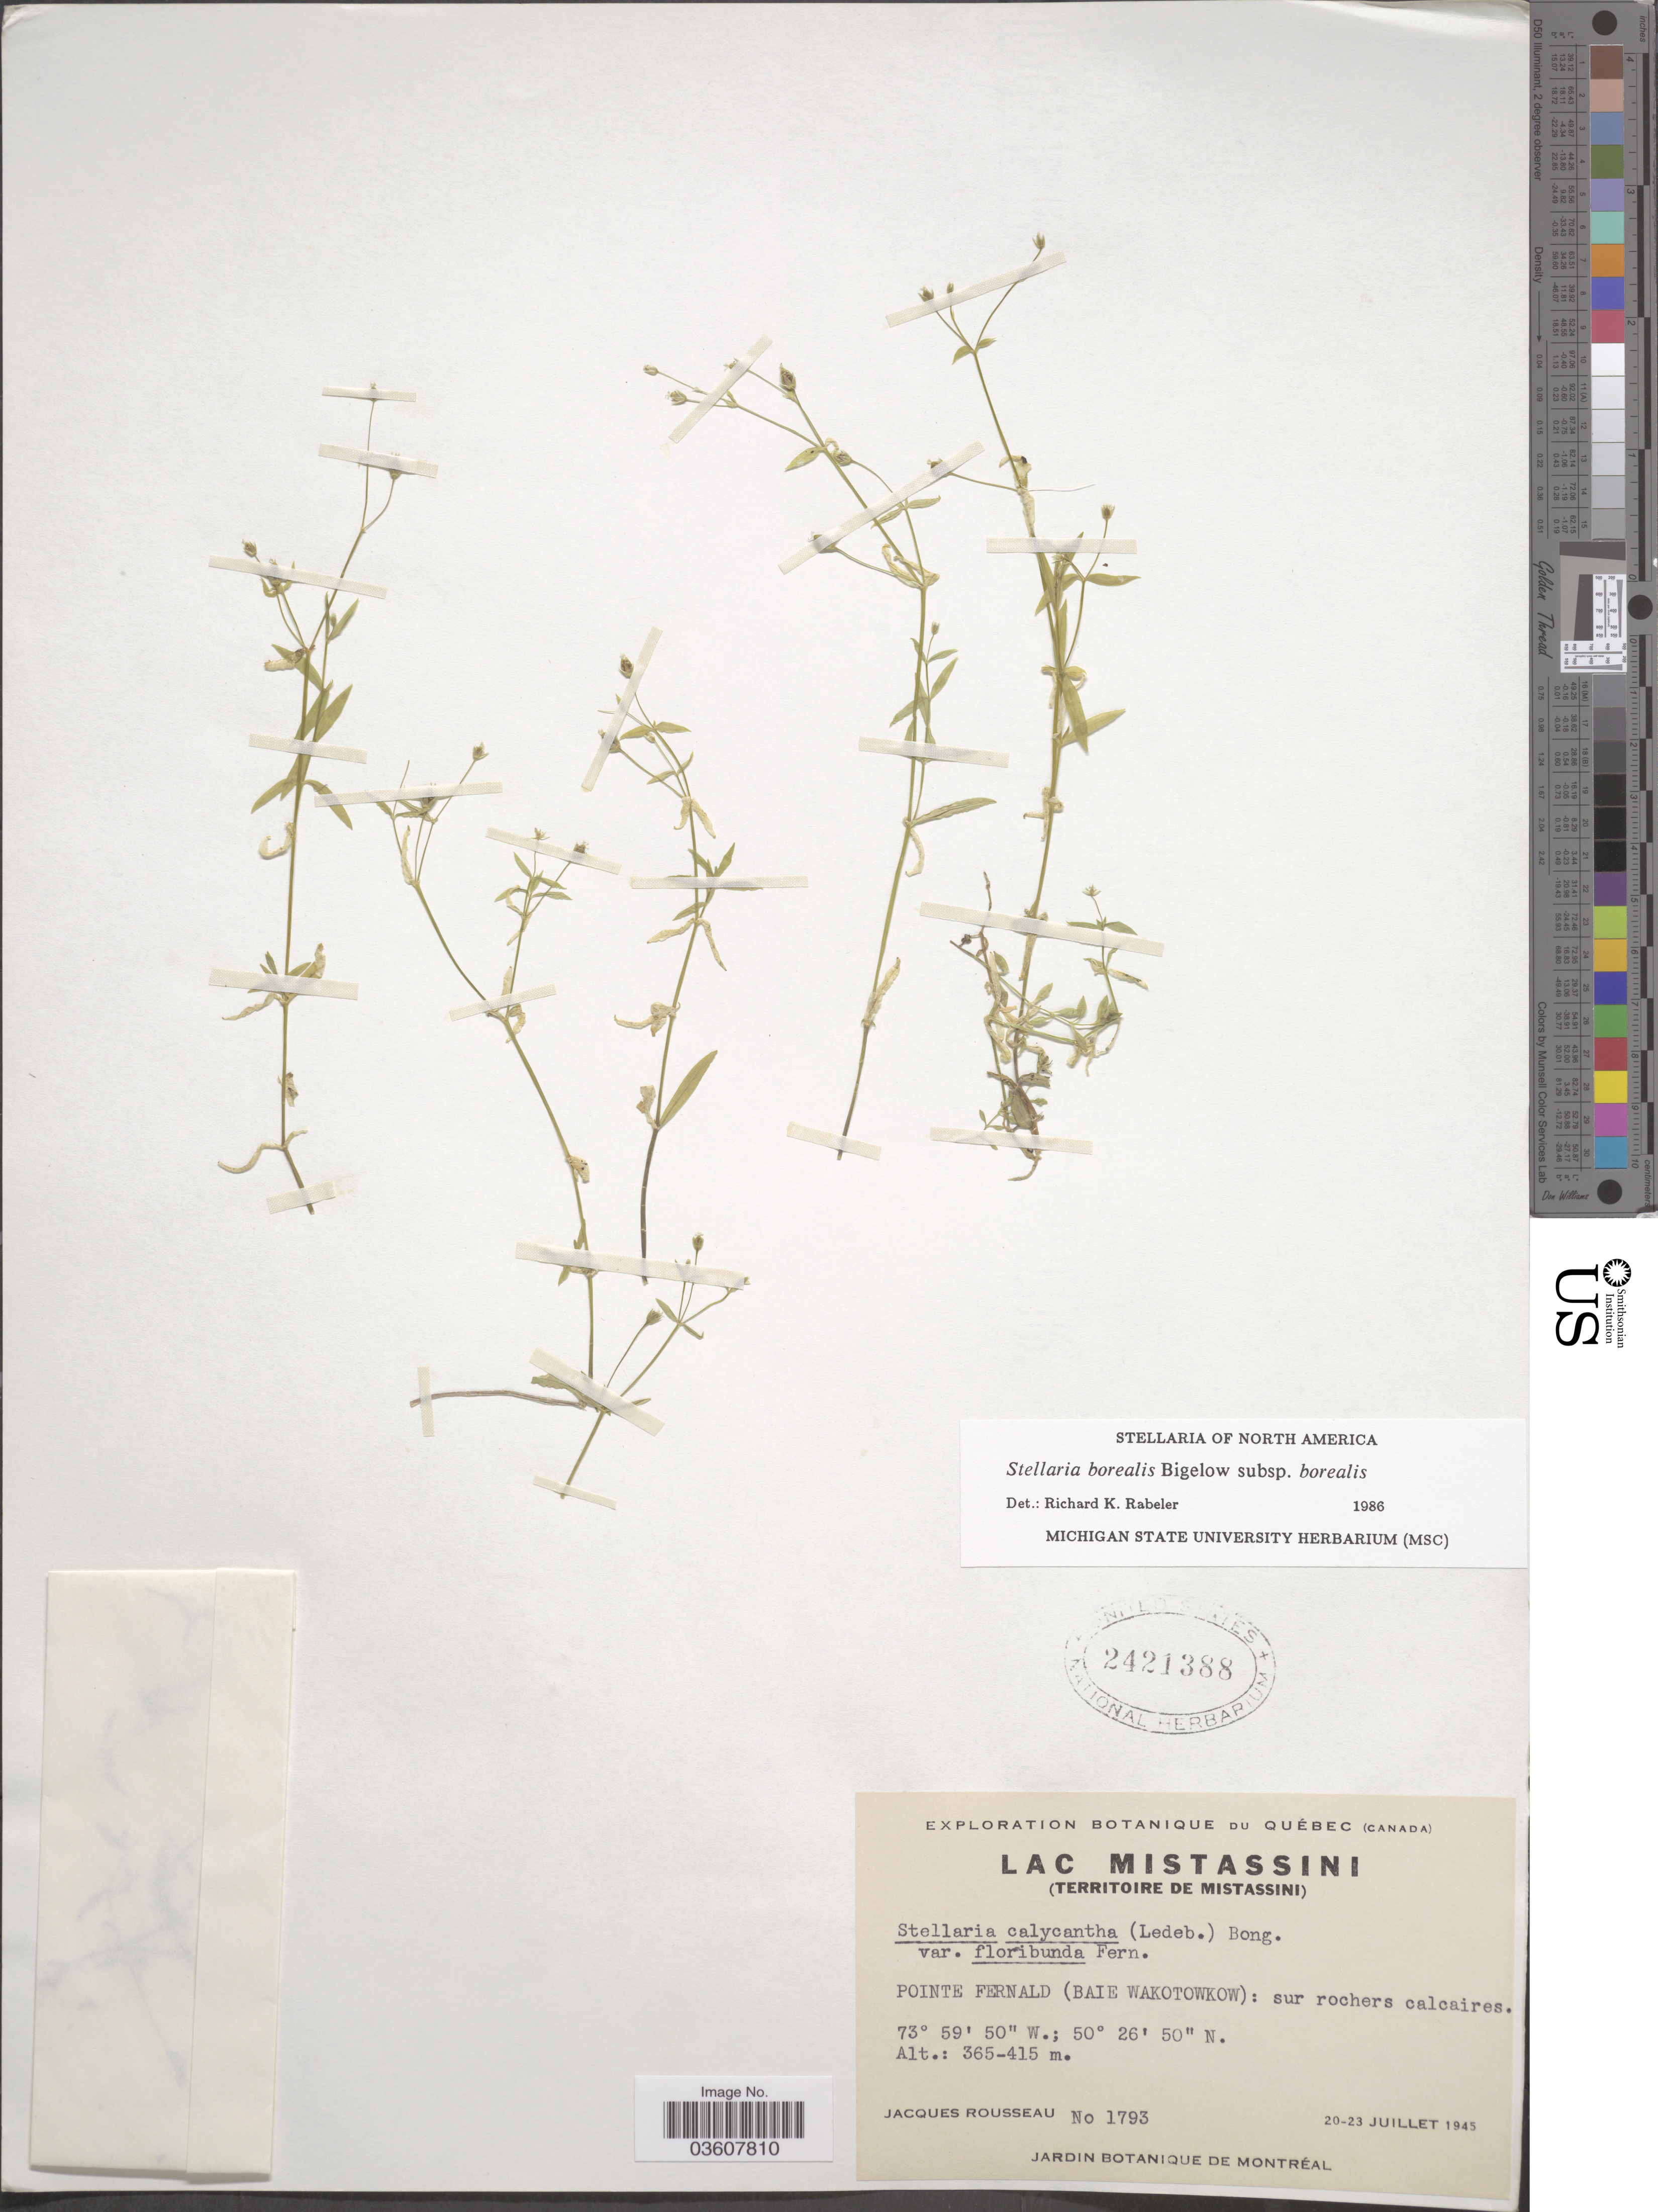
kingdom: Plantae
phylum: Tracheophyta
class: Magnoliopsida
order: Caryophyllales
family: Caryophyllaceae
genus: Stellaria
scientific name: Stellaria borealis subsp. borealis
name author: Bigelow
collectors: J. Rousseau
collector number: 1793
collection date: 1945-07-20/1945-07-23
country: Canada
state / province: Quebec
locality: Lac Mistassini (Territoire de Mistassini) Pointe Fernald (Baie Wakotowkow): sur rochers calcaires.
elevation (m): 365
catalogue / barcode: US 2421388